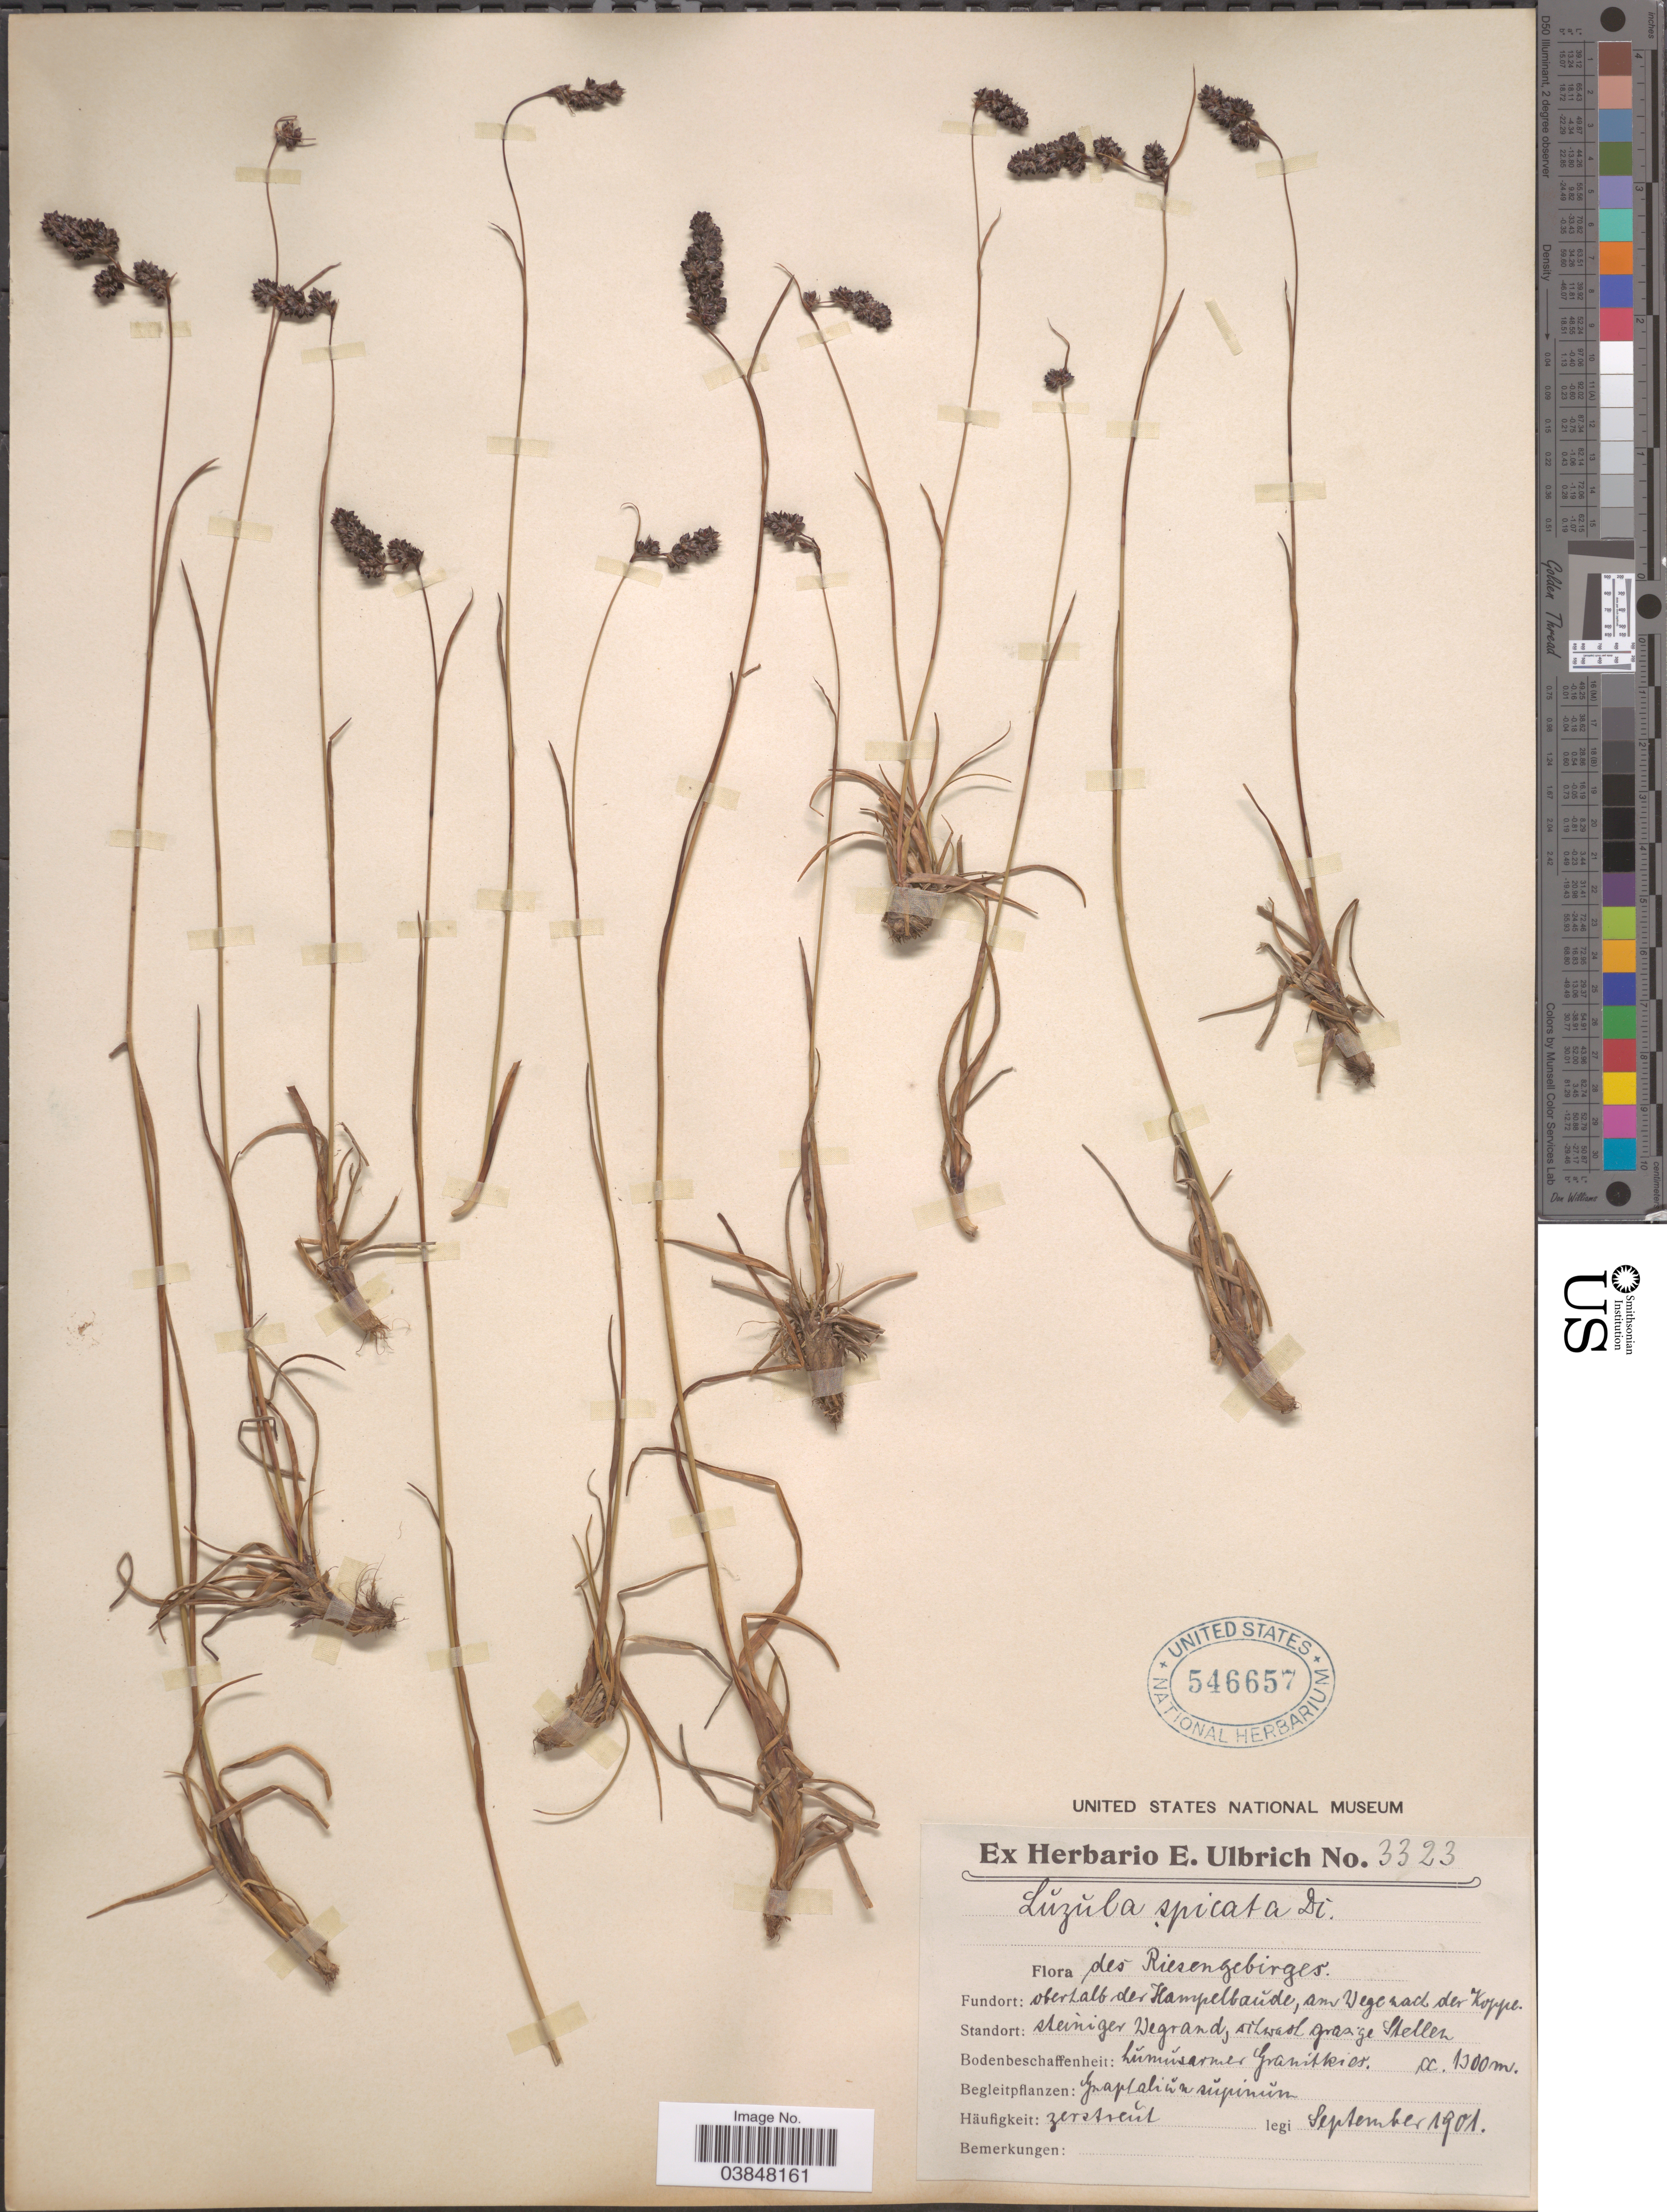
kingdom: Plantae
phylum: Tracheophyta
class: Liliopsida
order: Poales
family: Juncaceae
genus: Luzula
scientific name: Luzula spicata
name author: (L.) DC.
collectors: Ex herb. E. Ulbrich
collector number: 3323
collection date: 1901-09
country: Poland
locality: Riesengebirges. Oberhalb der Hampelbaude, am Wege zach der Koppe.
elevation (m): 1300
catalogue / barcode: US 546657